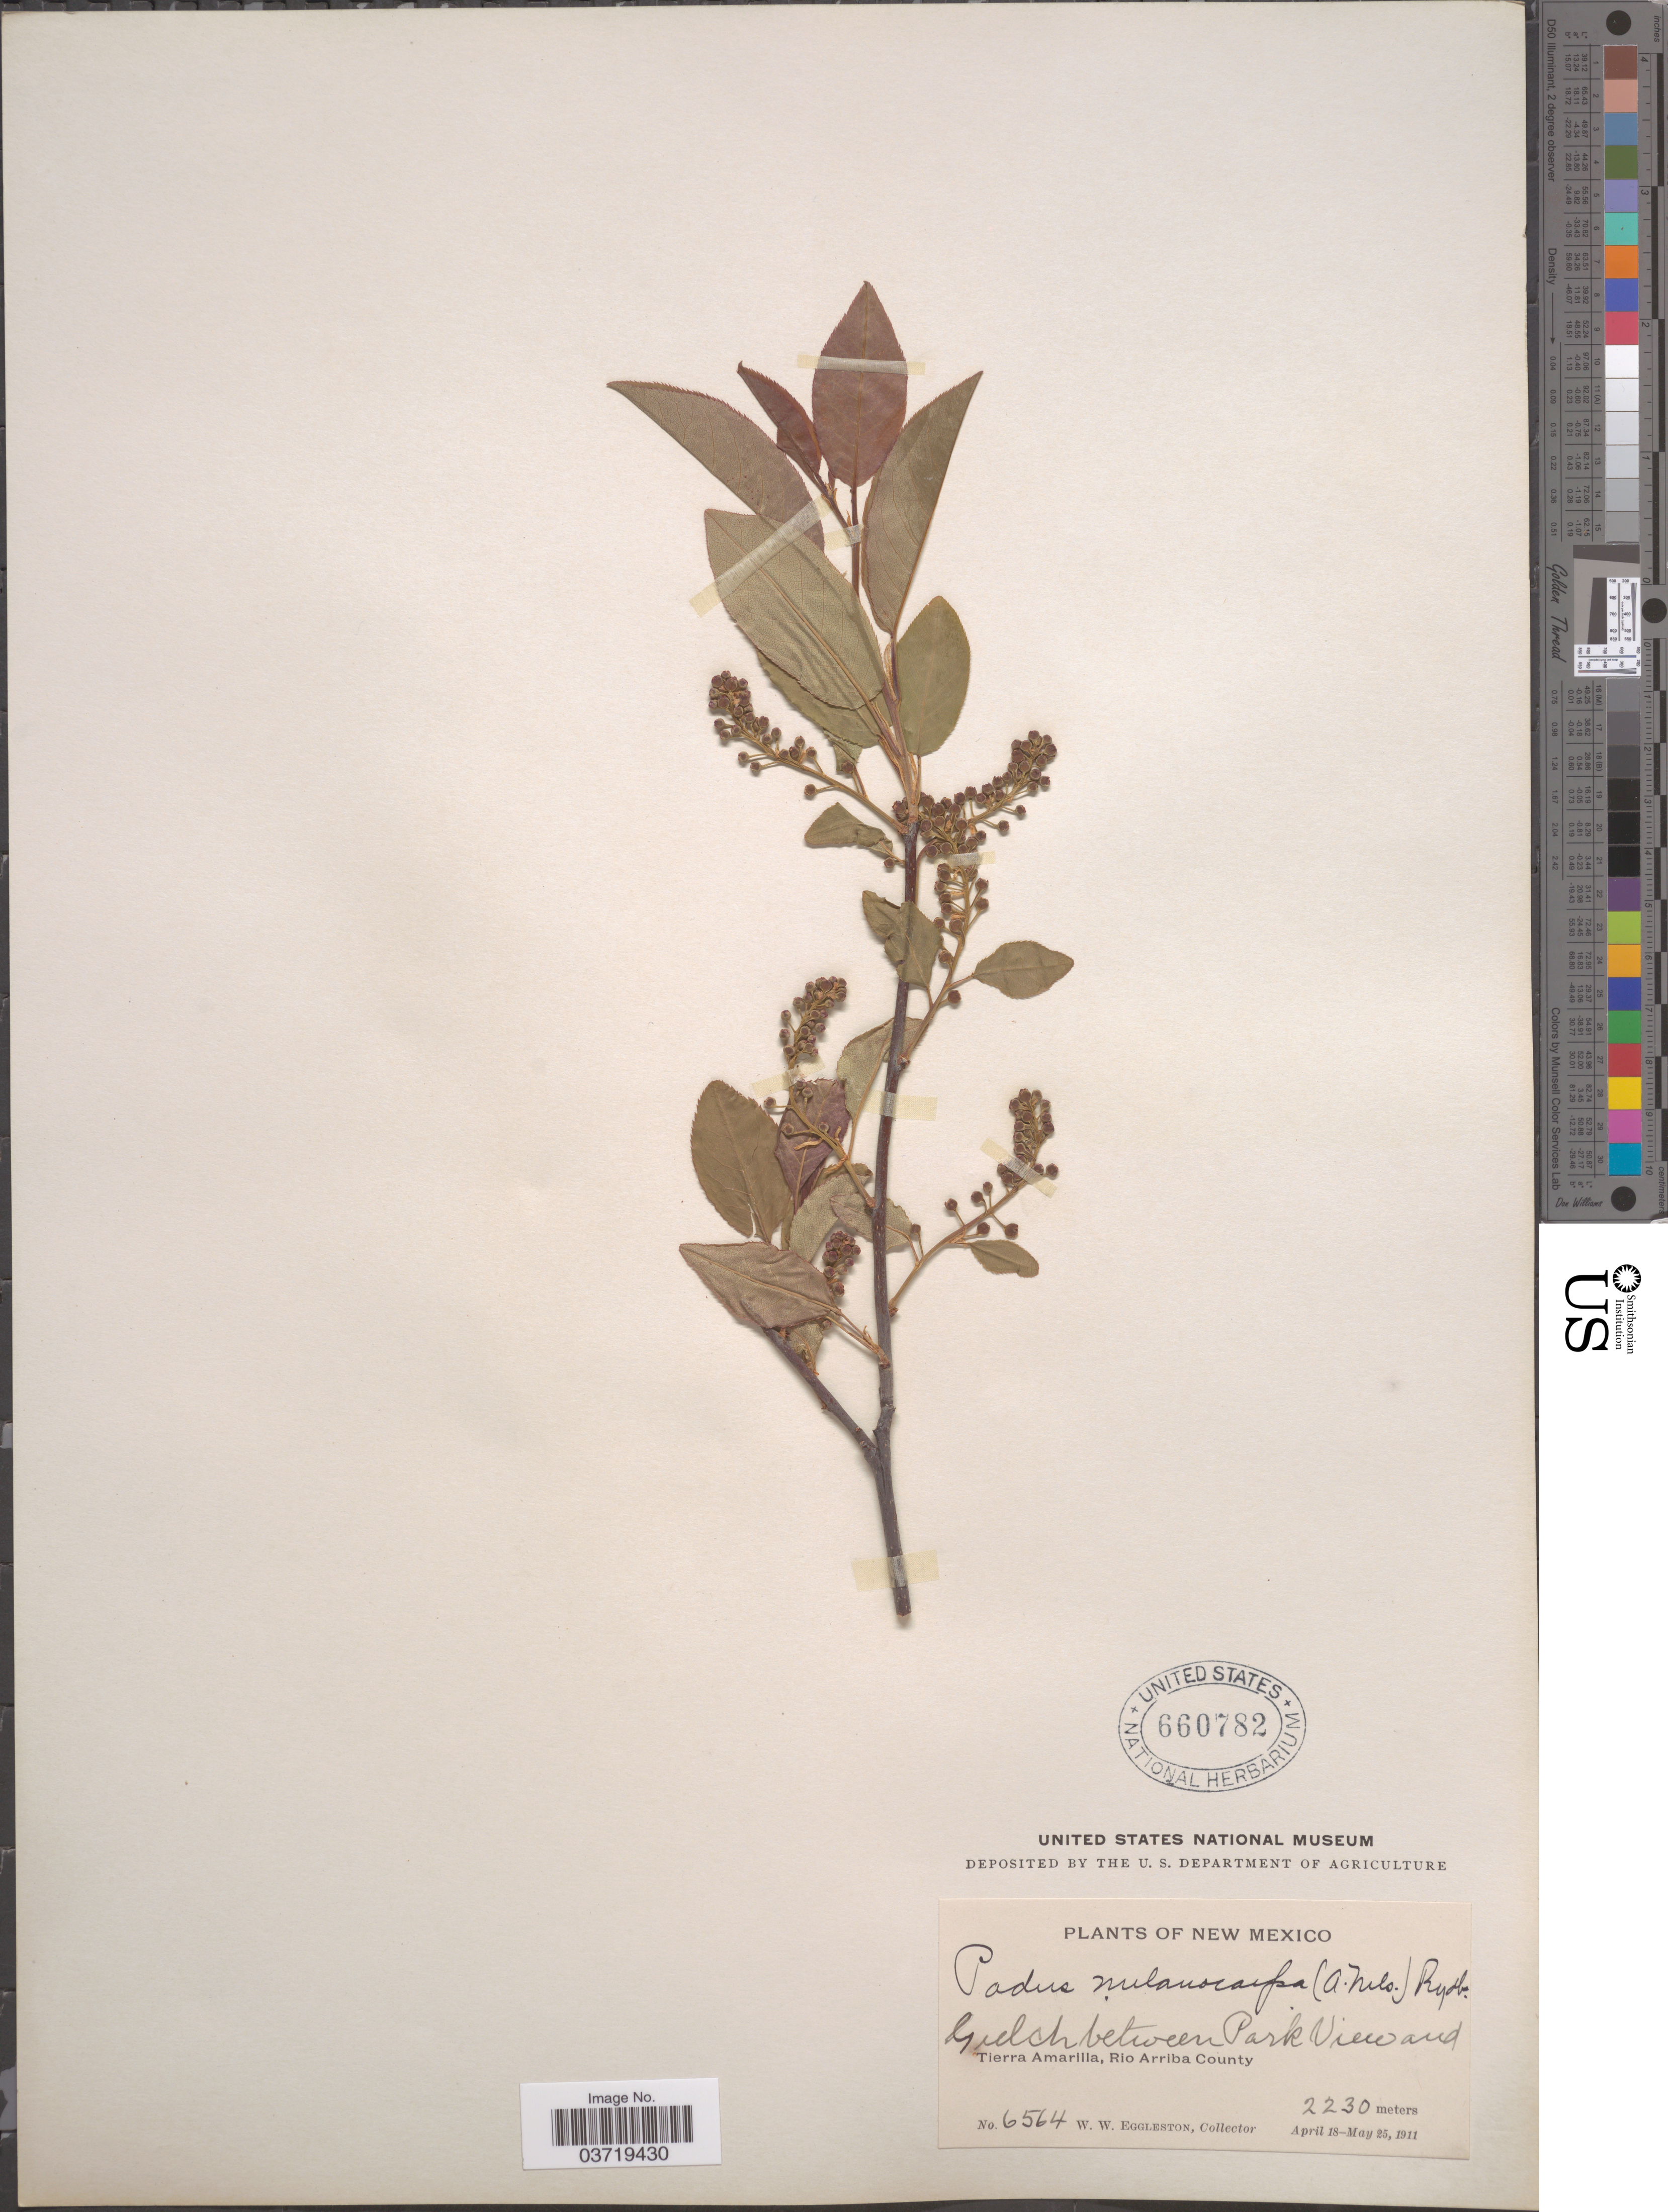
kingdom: Plantae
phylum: Tracheophyta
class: Magnoliopsida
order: Rosales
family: Rosaceae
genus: Prunus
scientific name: Prunus virginiana var. demissa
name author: (Nutt.) Torr.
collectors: W. W. Eggleston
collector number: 6564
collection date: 1911-04-18/1911-05-25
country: United States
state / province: New Mexico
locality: Gulch between Park View and Tierra Amarilla, Rio Arriba County.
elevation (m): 2230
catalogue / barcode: US 660782